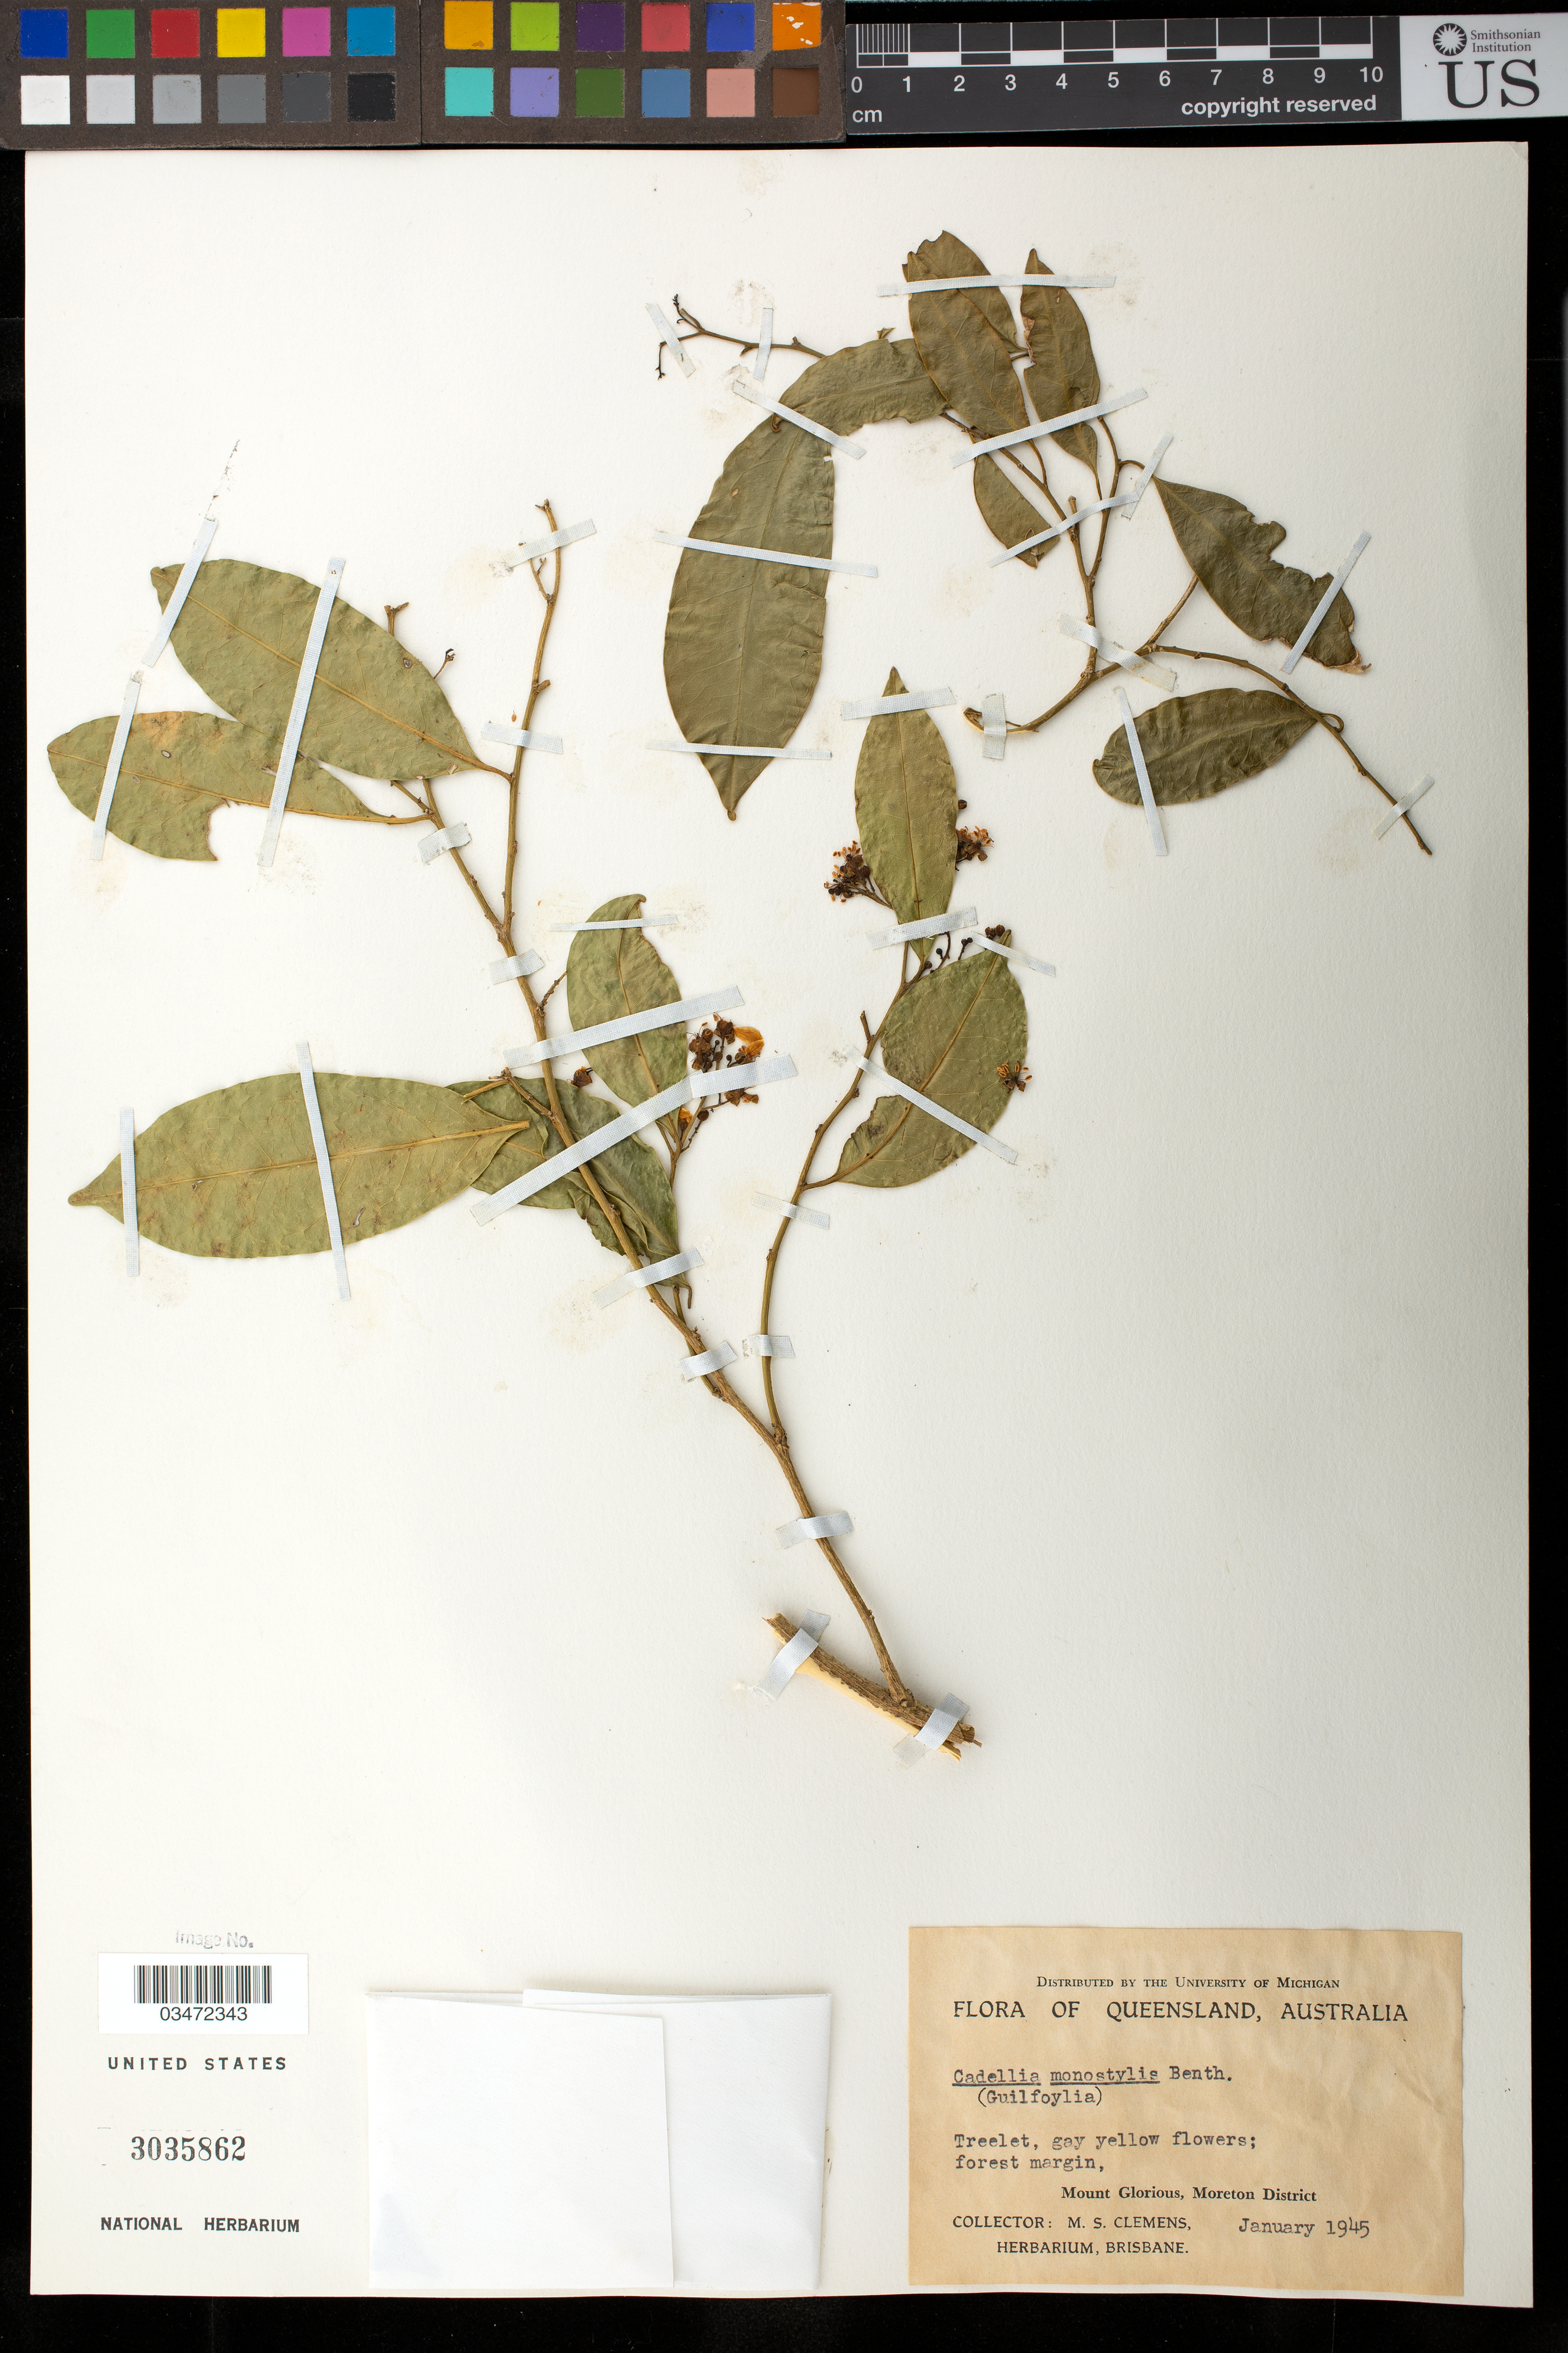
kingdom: Plantae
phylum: Tracheophyta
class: Magnoliopsida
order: Fabales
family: Surianaceae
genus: Cadellia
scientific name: Cadellia monostylis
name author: Benth.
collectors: M. Clemens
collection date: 1945-01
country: Australia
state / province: Queensland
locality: Mount Glorious, Moreton District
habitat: Forest margin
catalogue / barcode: US 3035862